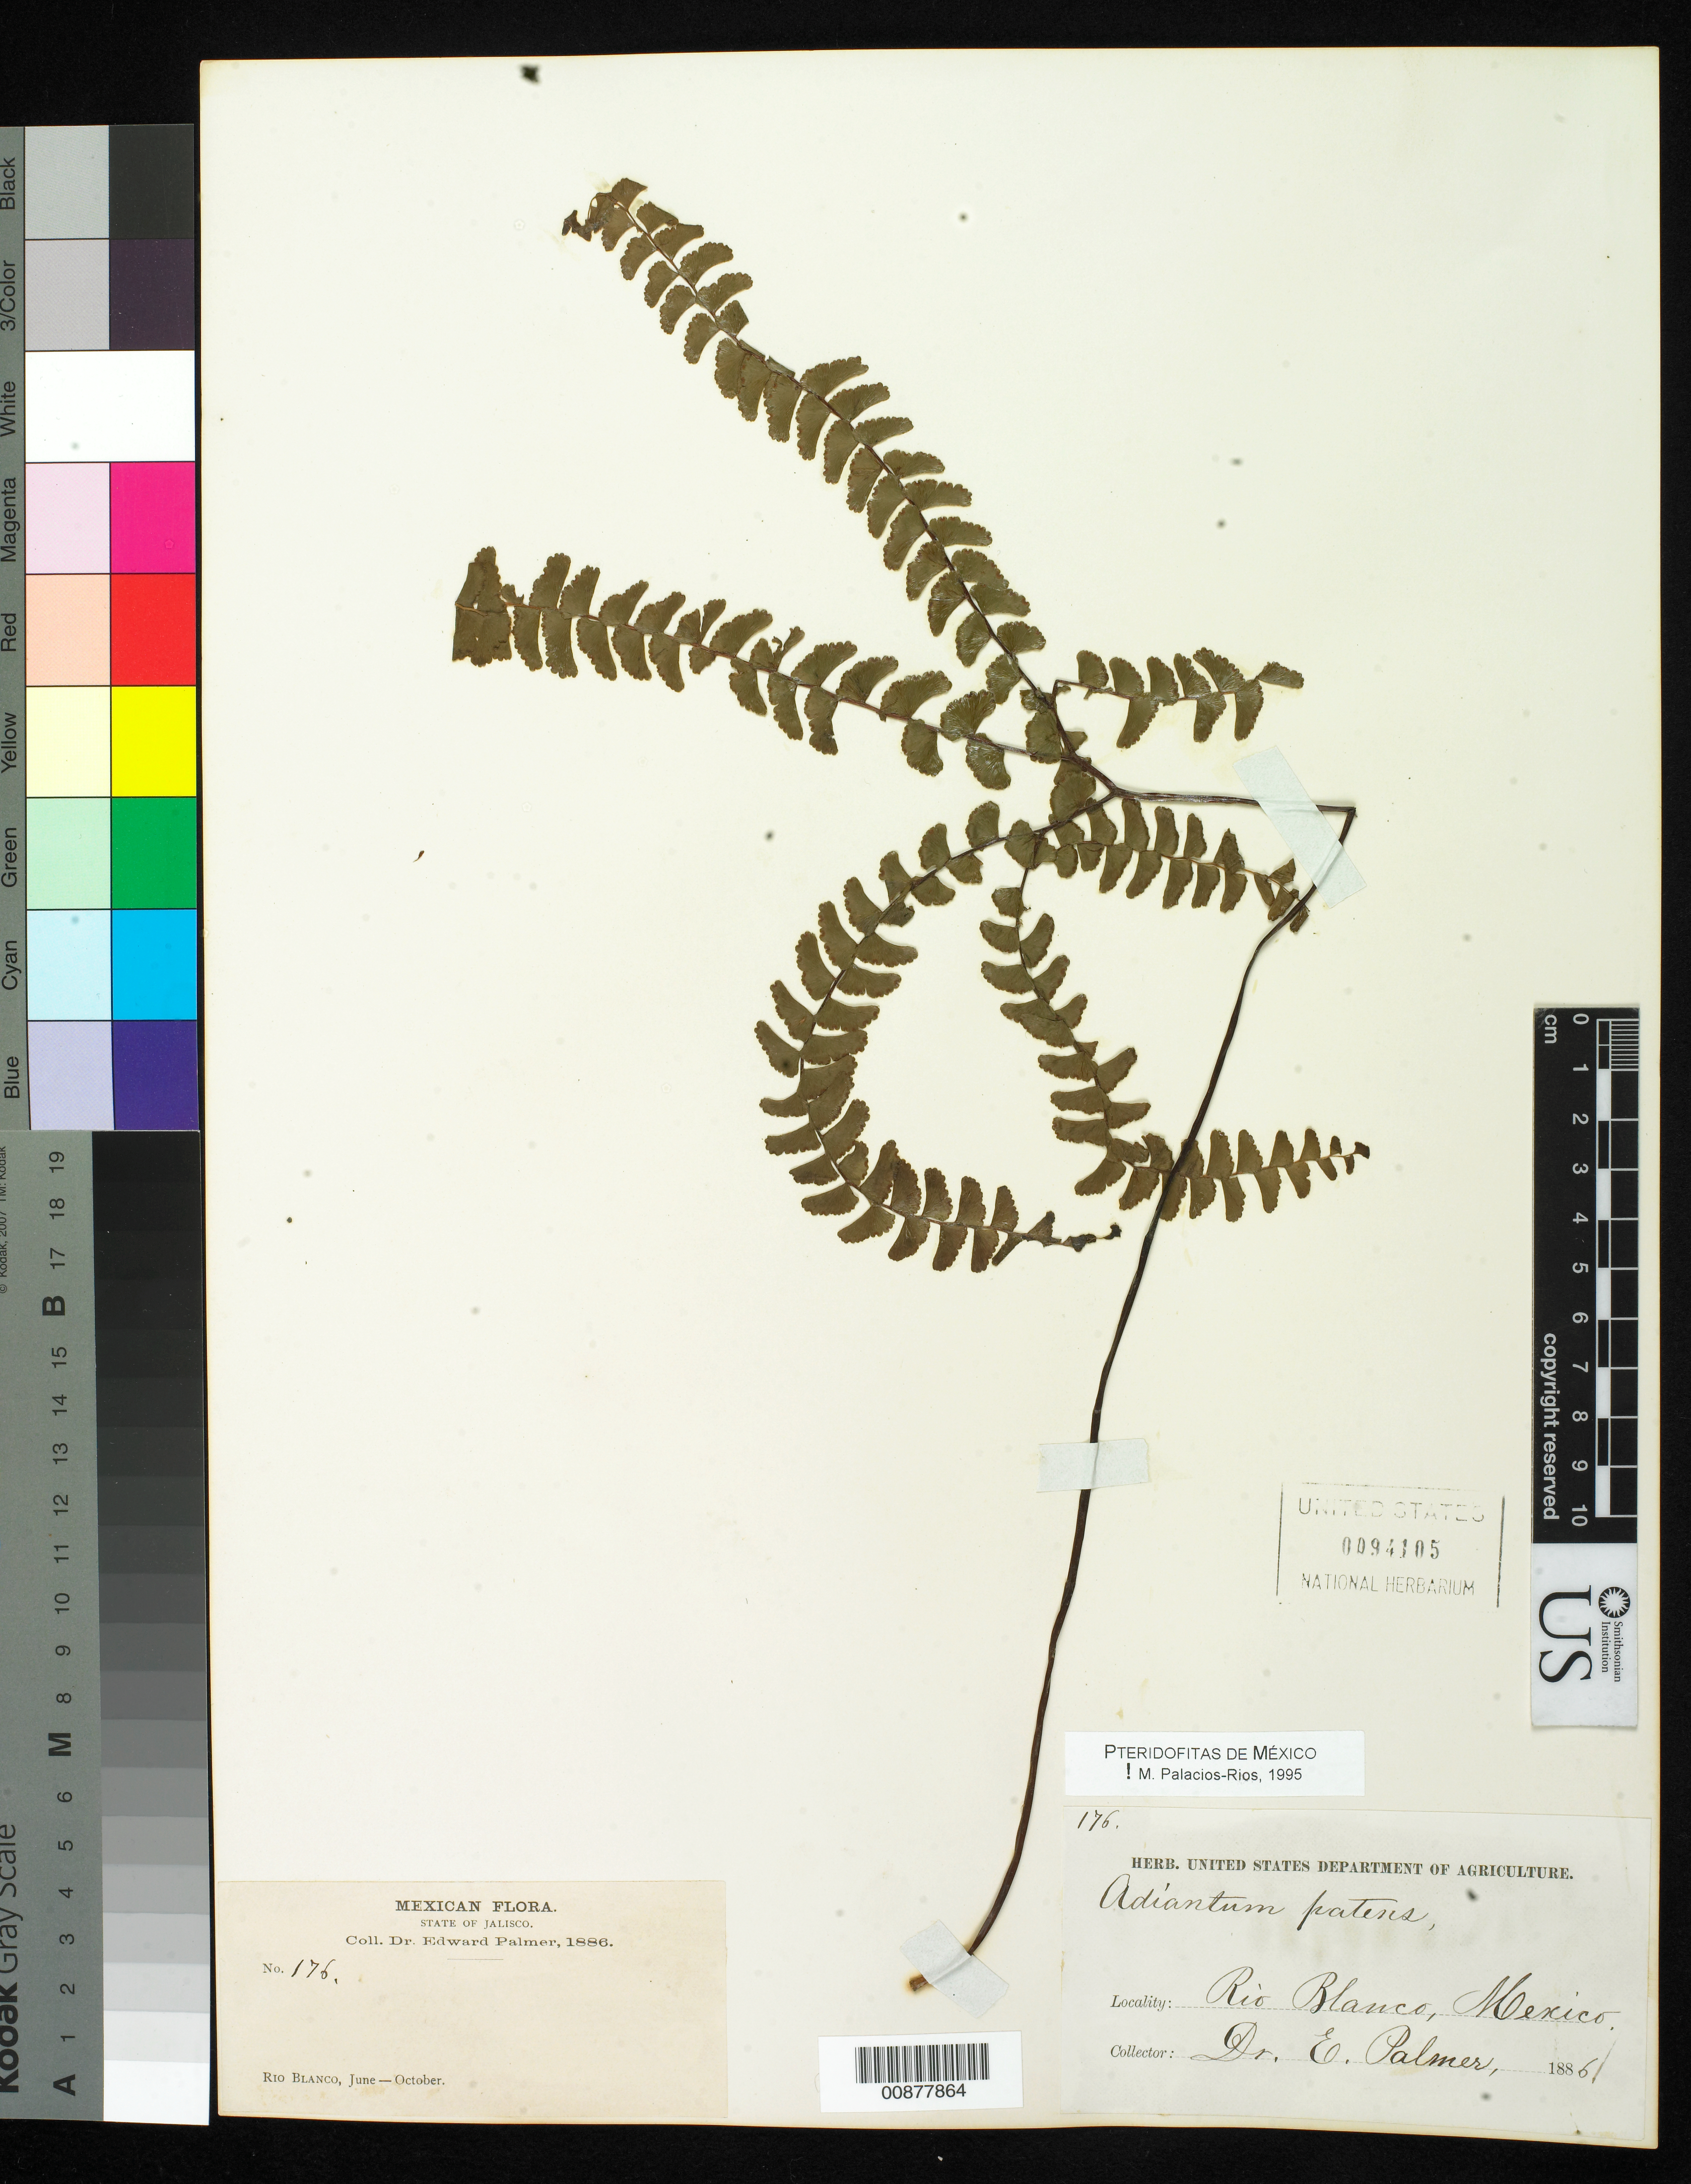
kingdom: Plantae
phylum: Tracheophyta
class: Polypodiopsida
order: Polypodiales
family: Pteridaceae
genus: Adiantum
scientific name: Adiantum patens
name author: Willd.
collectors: E. Palmer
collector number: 176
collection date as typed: Jun 1886 to -- Oct 1886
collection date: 1886-06/1886-10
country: Mexico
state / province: Jalisco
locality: Río Blanco, Jalisco.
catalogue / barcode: US 94105